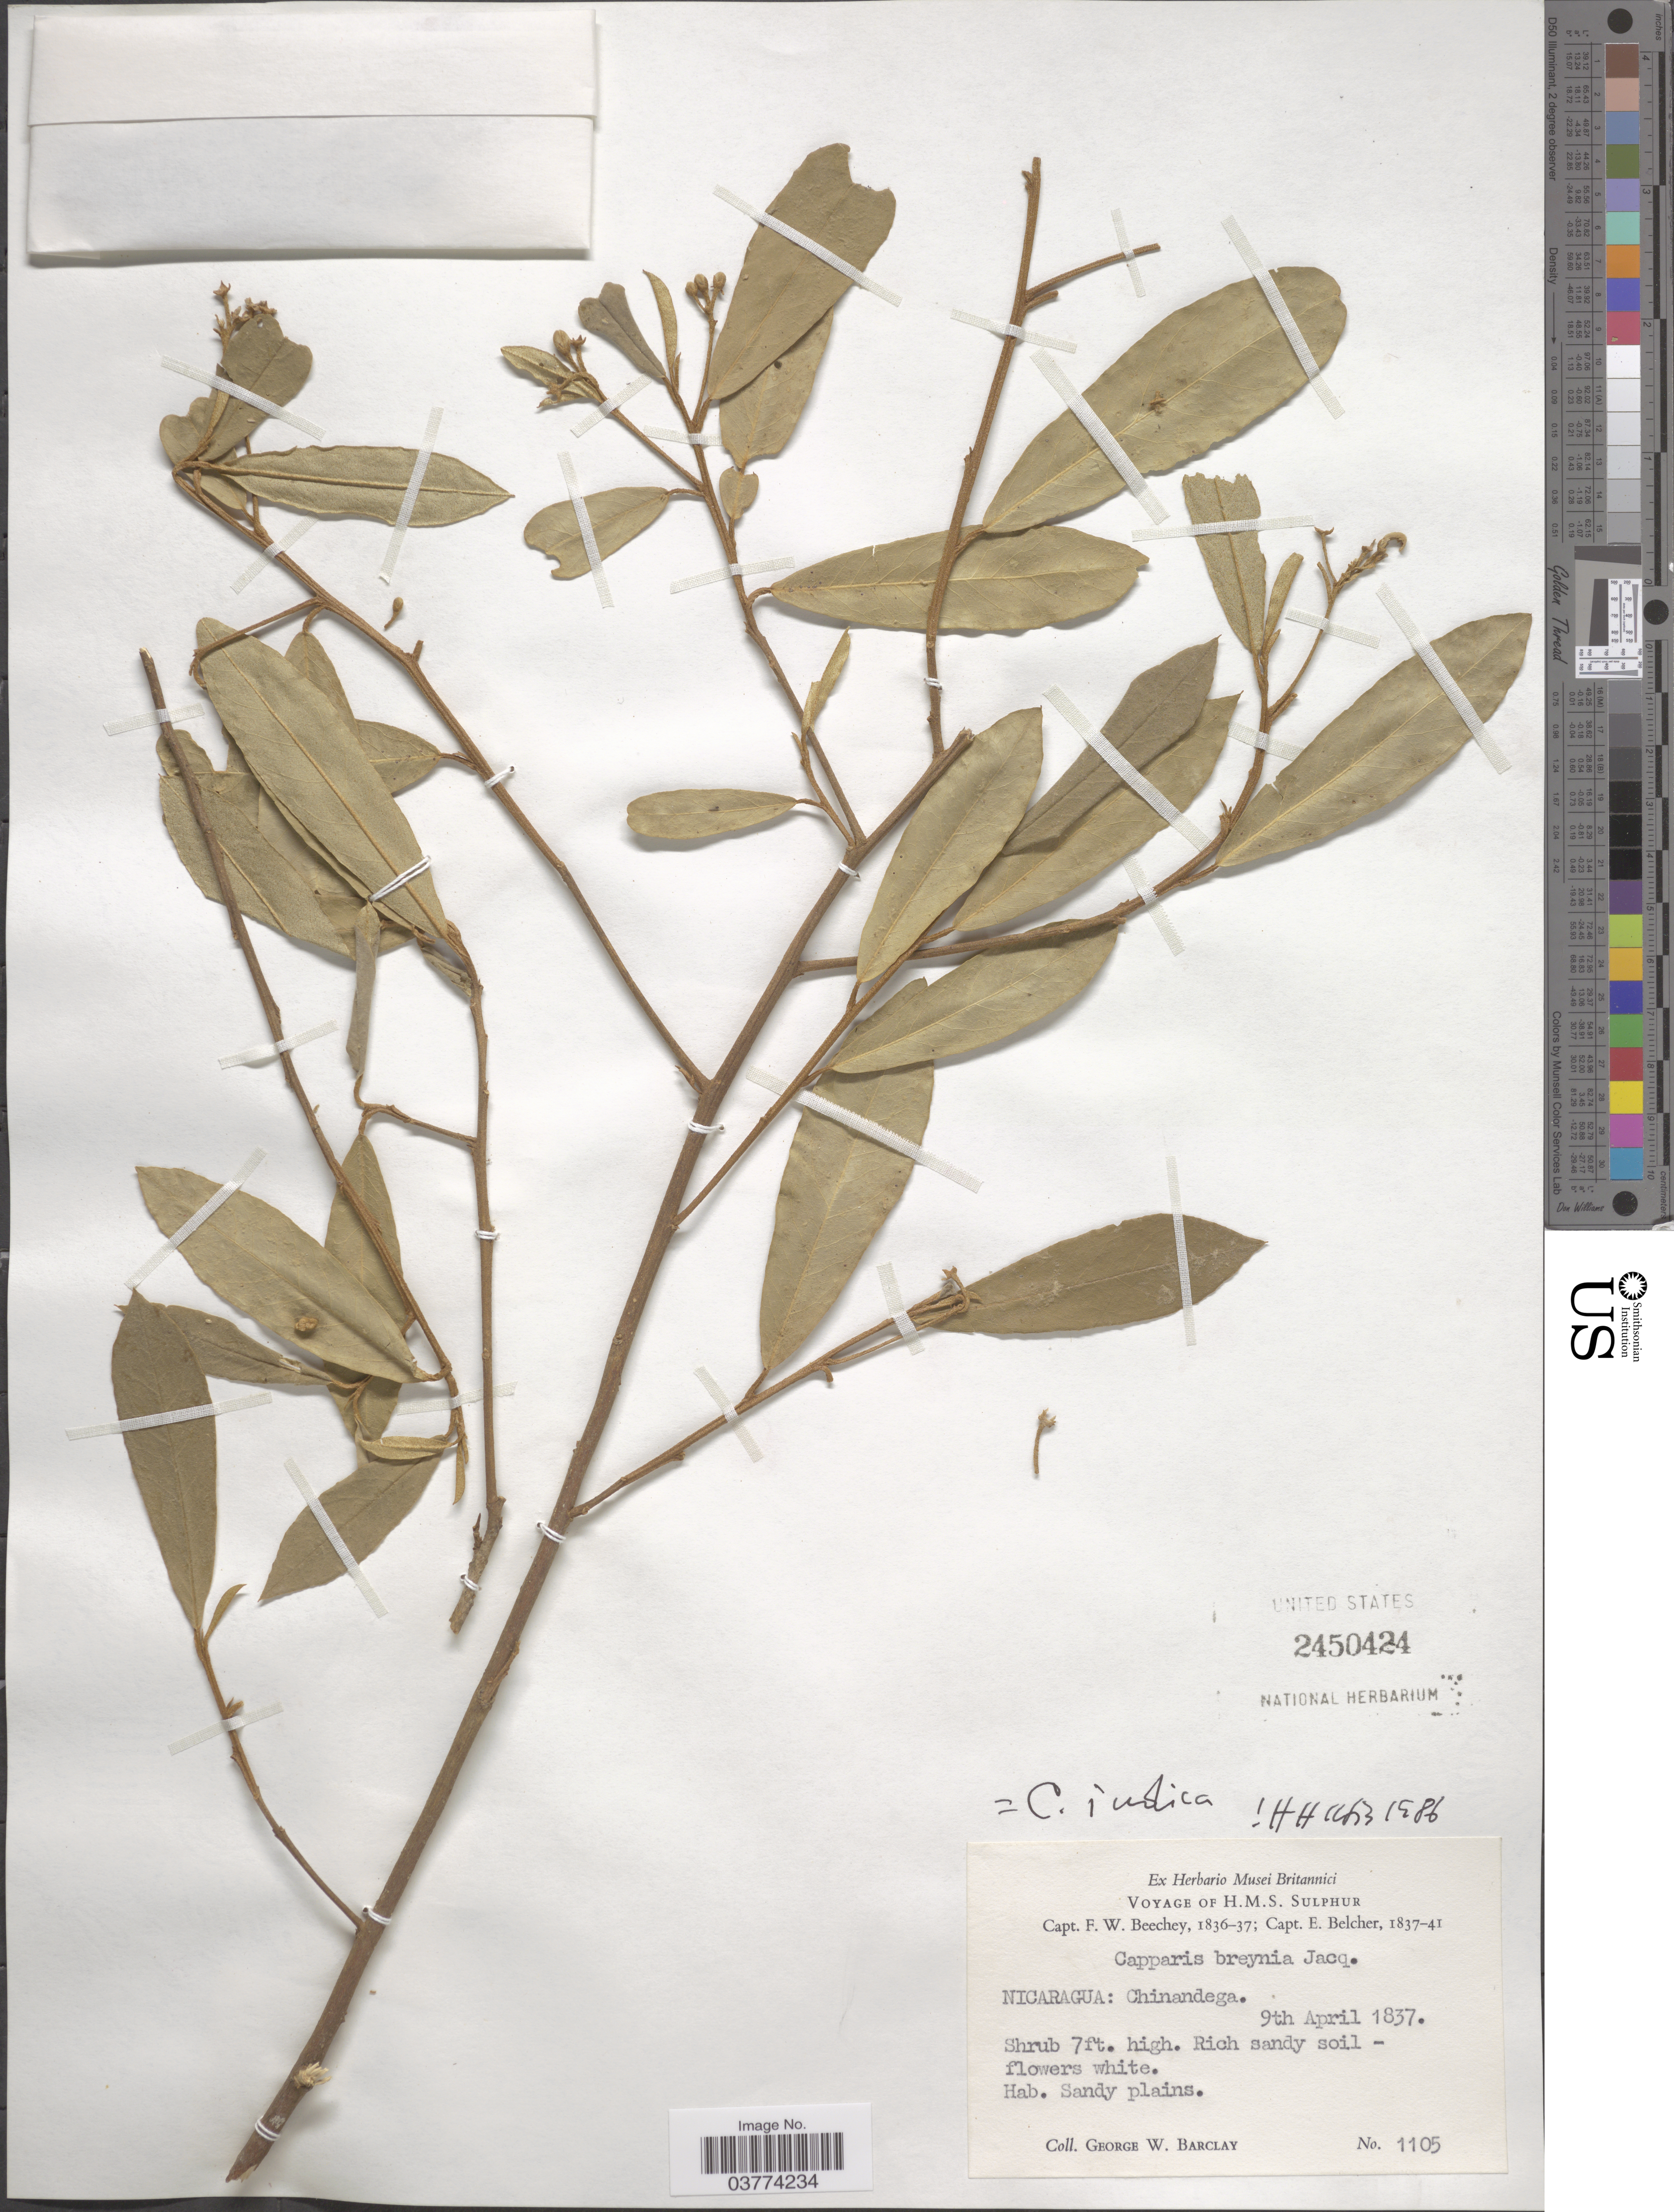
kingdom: Plantae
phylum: Tracheophyta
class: Magnoliopsida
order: Brassicales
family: Capparaceae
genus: Quadrella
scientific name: Quadrella indica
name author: (L.) Iltis & Cornejo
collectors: G. W. Barclay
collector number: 1105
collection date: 1837-04-09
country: Nicaragua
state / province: Chinandega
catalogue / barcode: US 2450424